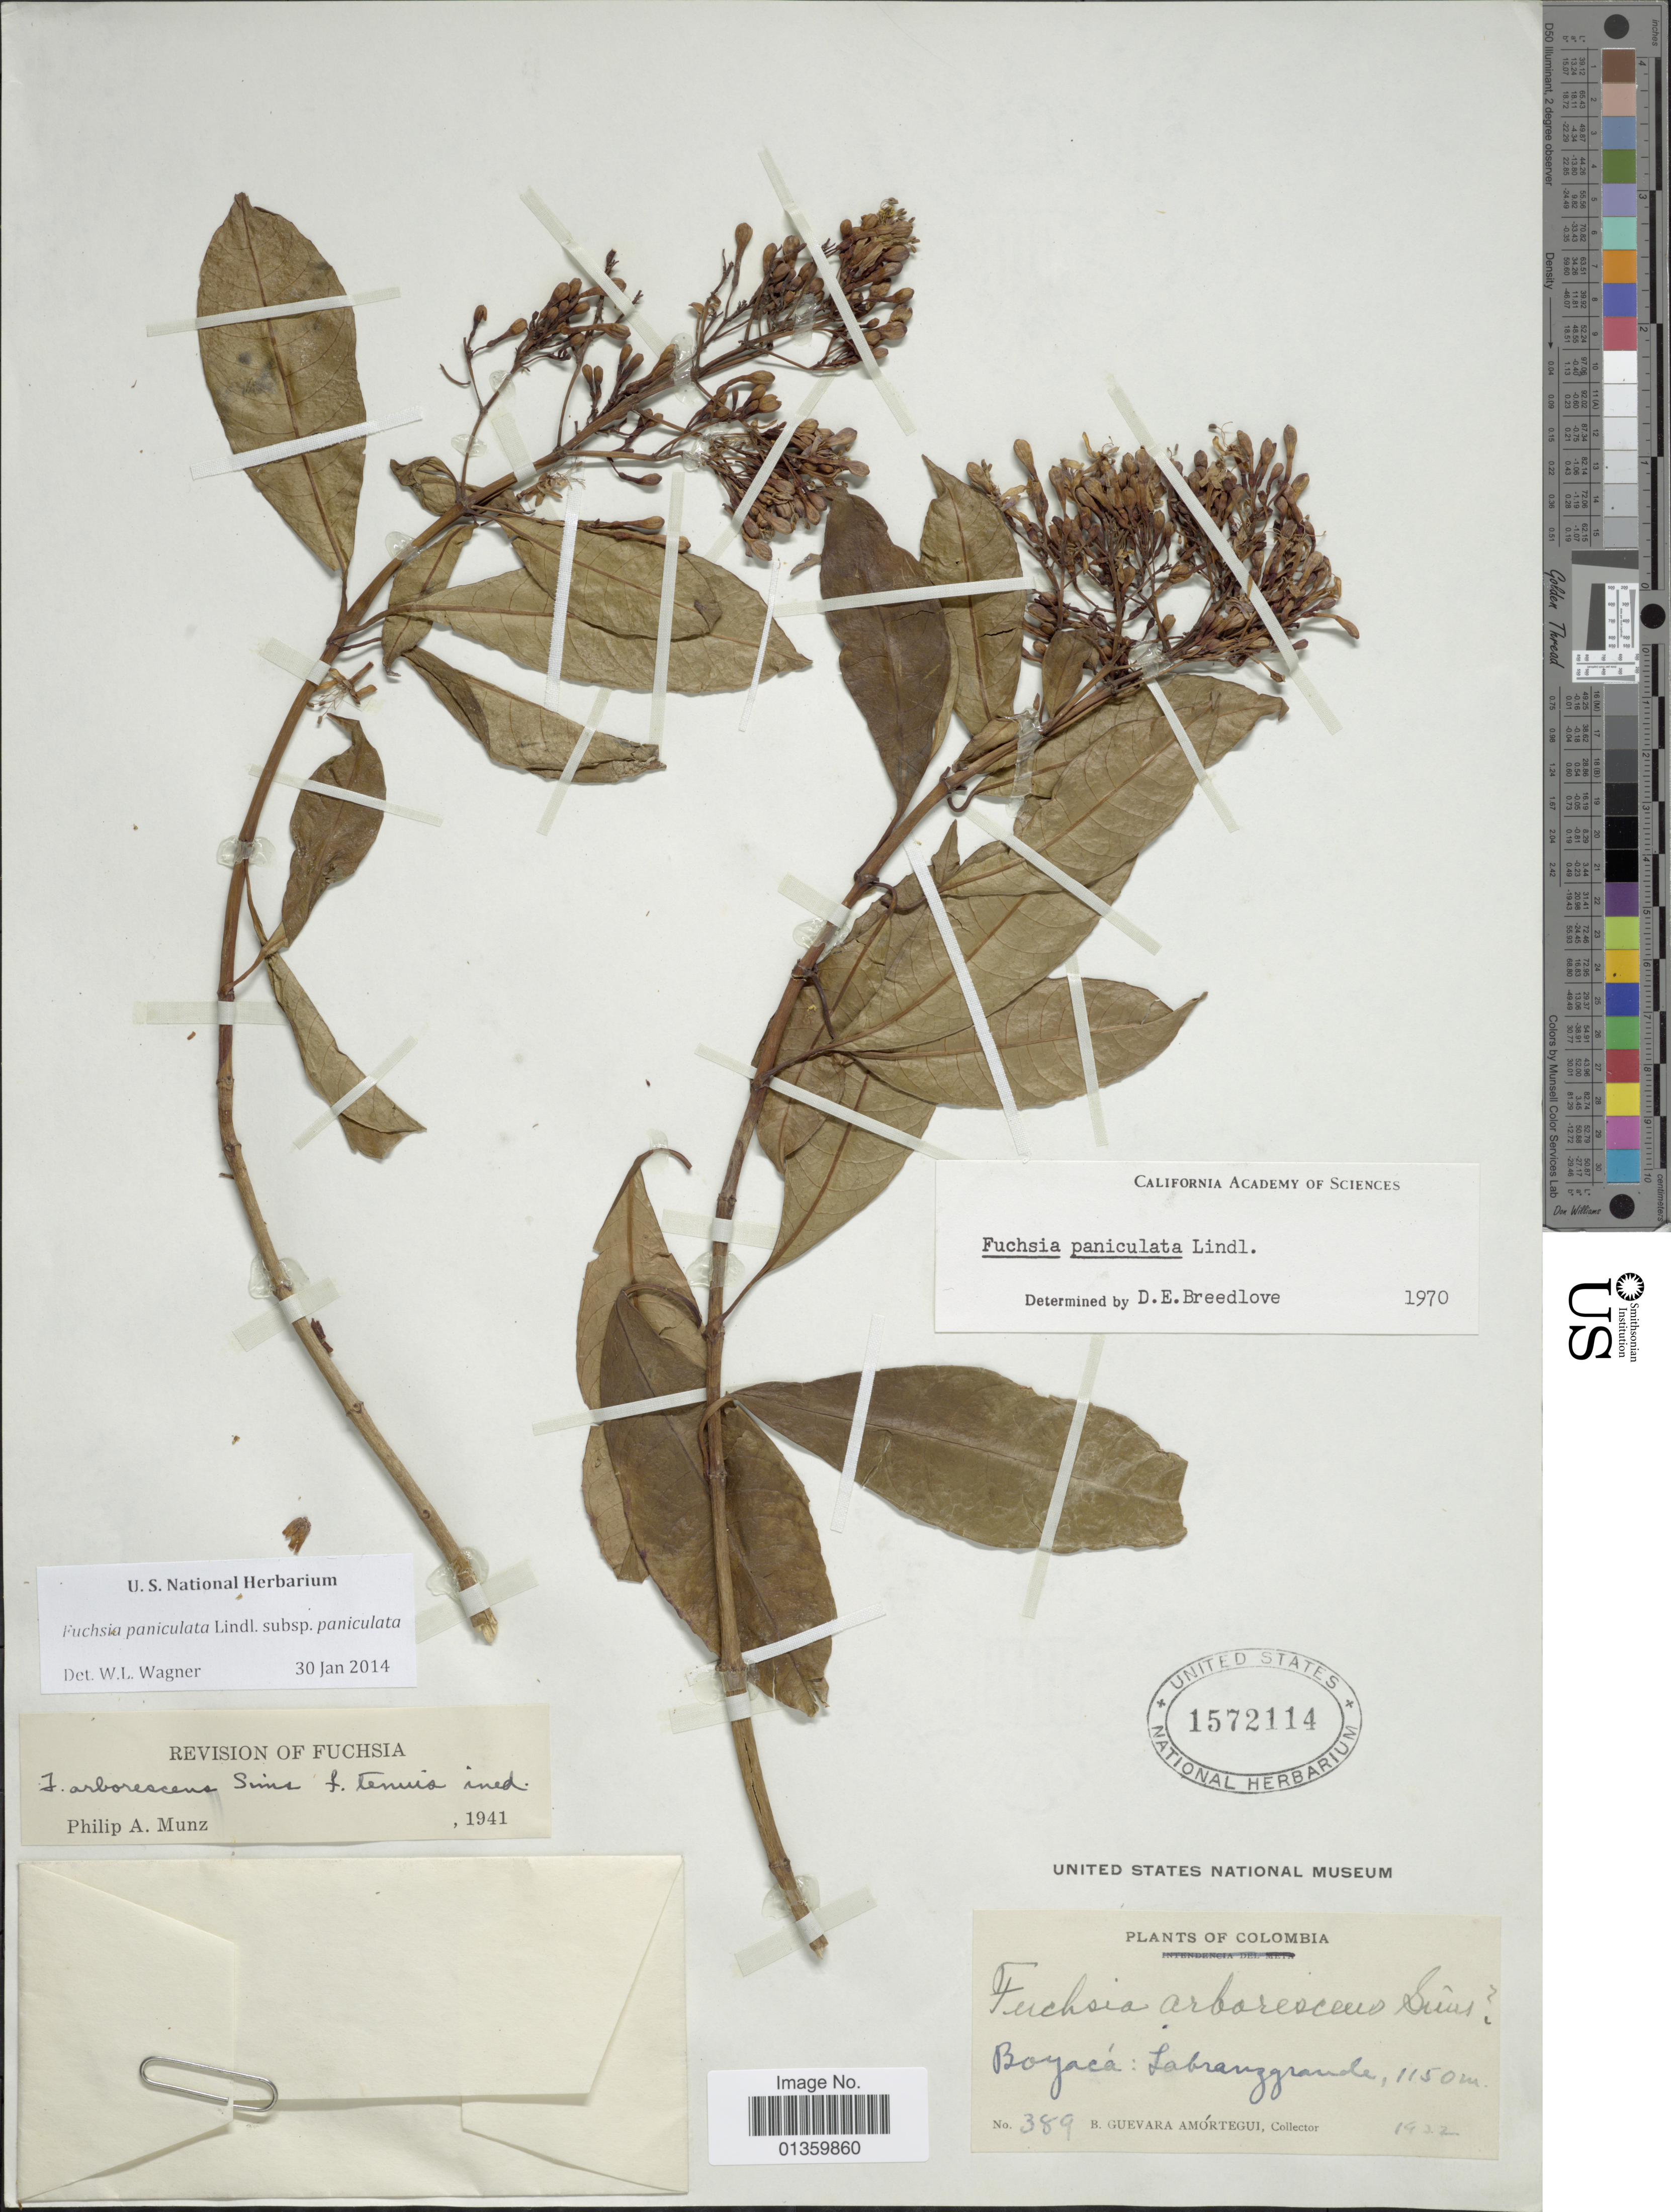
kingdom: Plantae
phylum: Tracheophyta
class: Magnoliopsida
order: Myrtales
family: Onagraceae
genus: Fuchsia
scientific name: Fuchsia paniculata subsp. paniculata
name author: Lindl.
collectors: B. Amórtegui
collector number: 389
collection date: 1922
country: Colombia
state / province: Boyacá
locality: Labranzgrande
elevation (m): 1150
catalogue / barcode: US 1572114